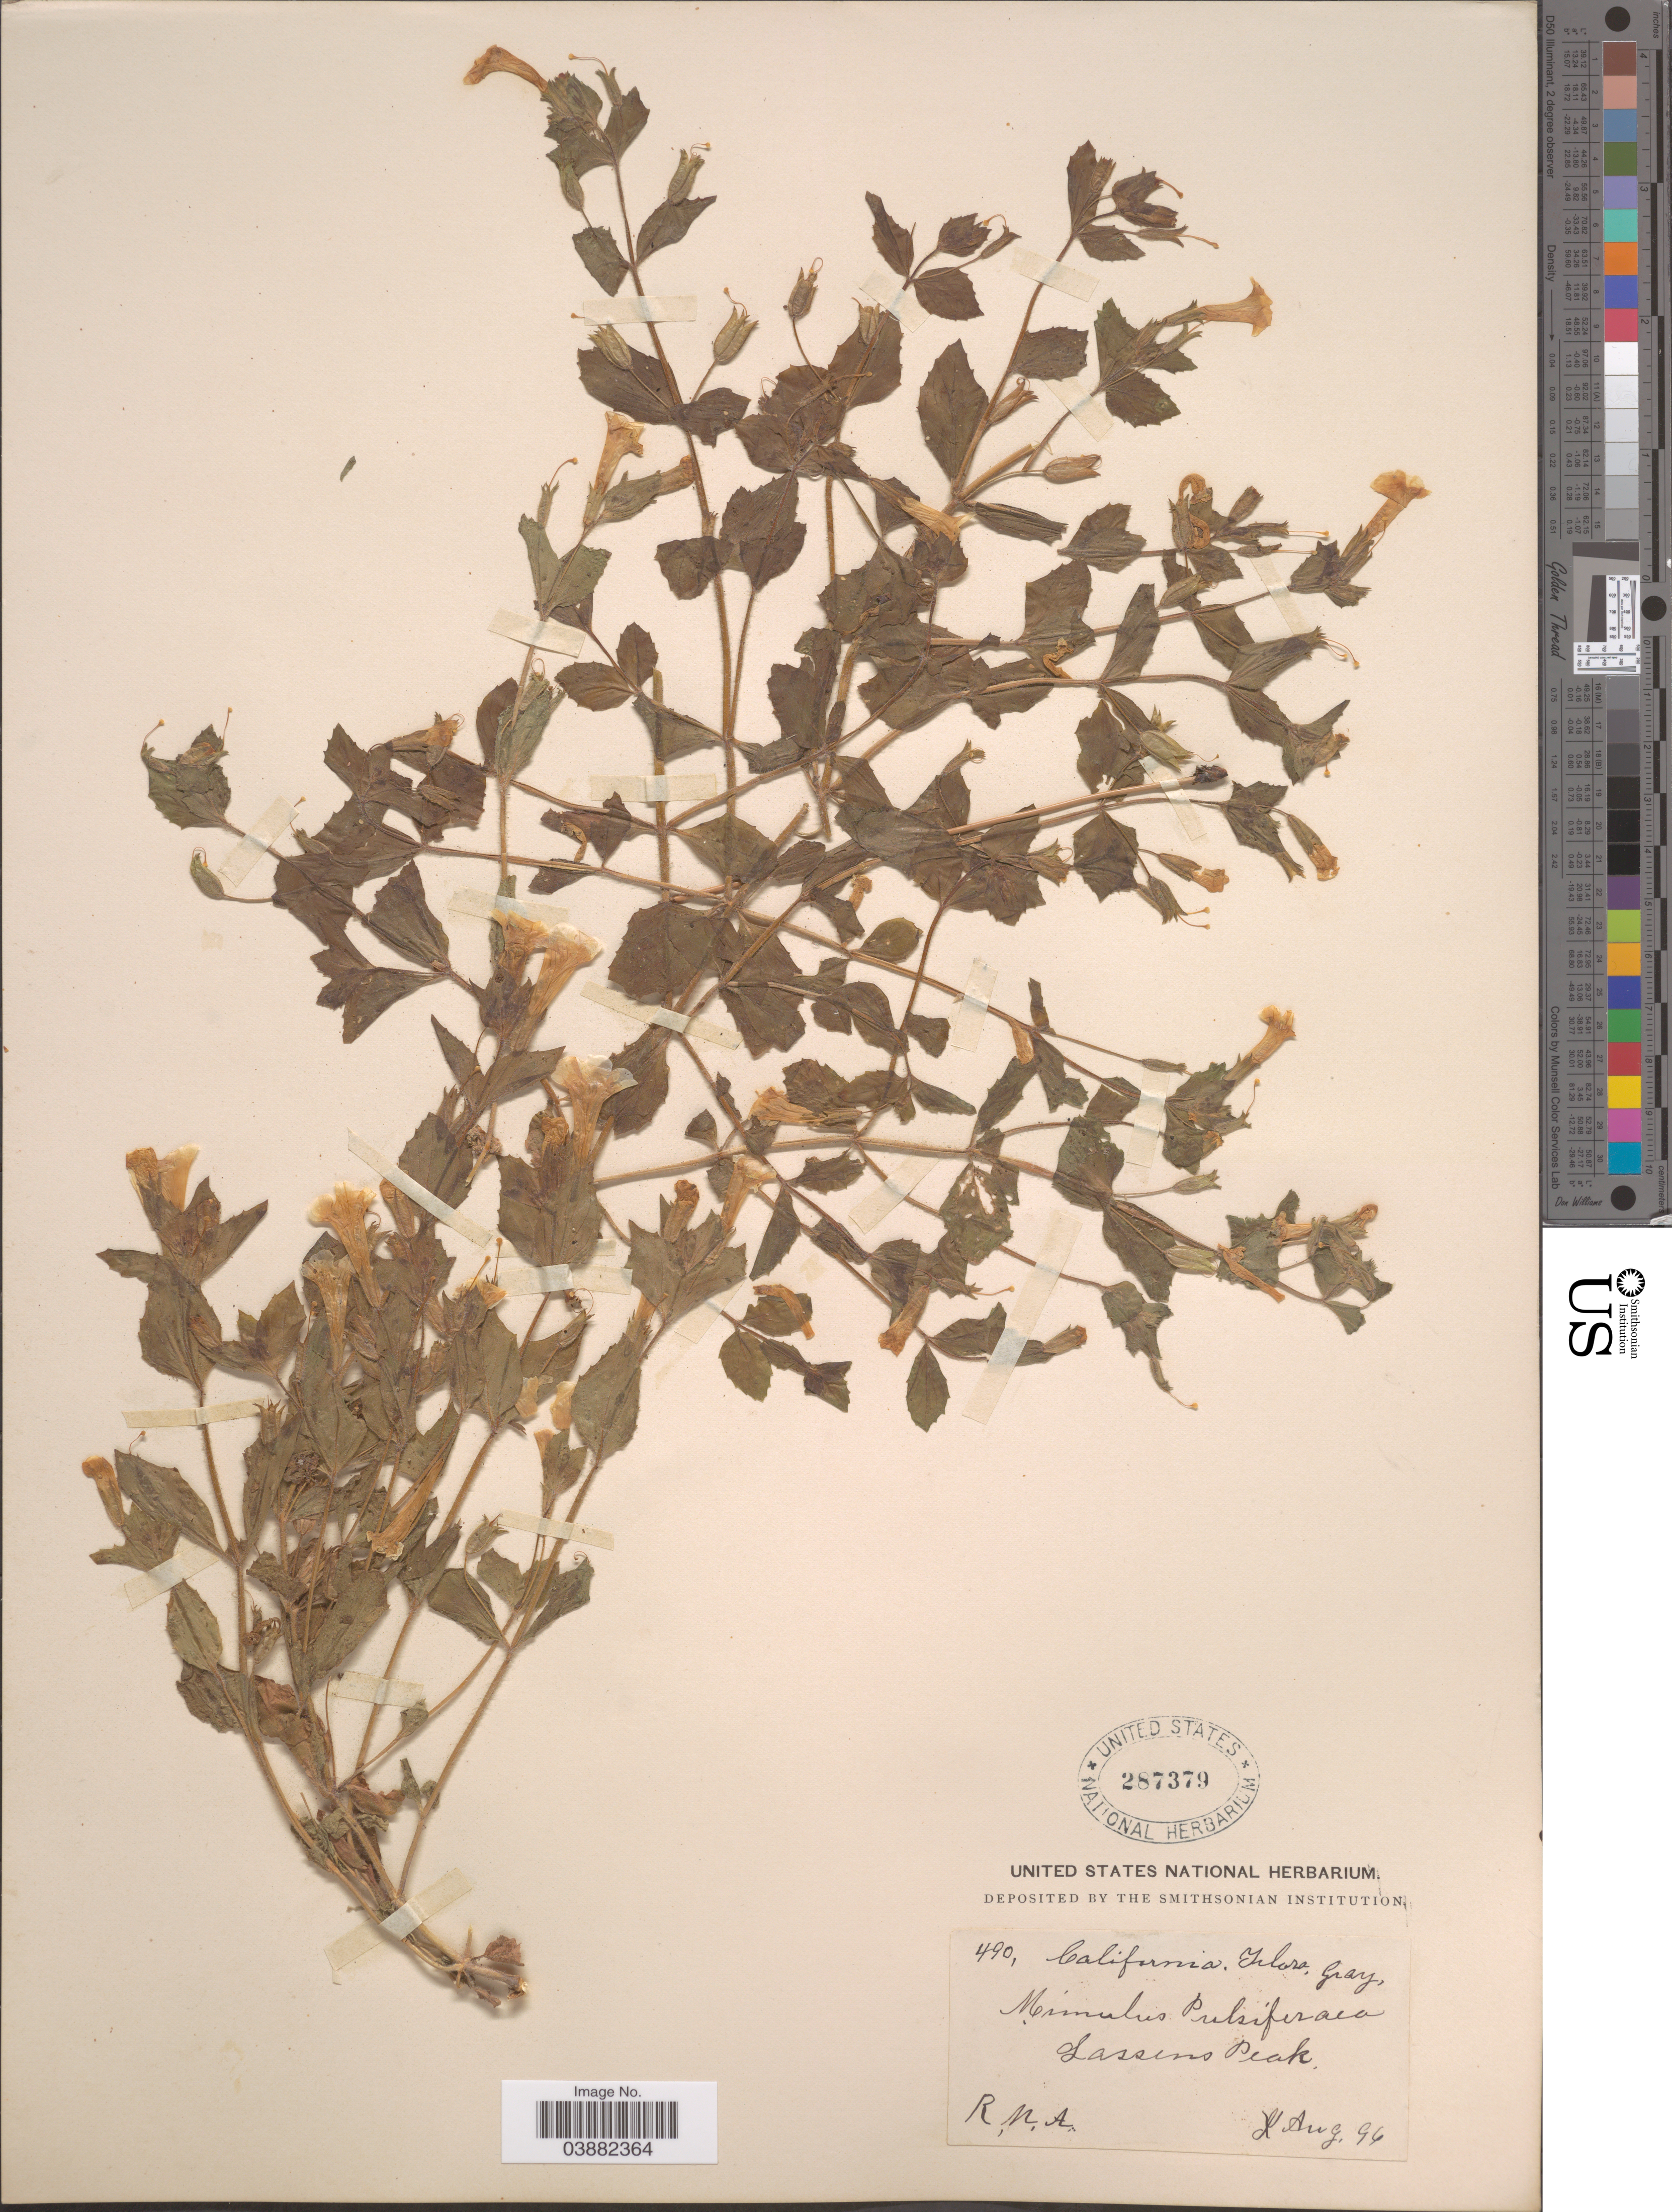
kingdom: Plantae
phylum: Tracheophyta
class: Magnoliopsida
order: Lamiales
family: Phrymaceae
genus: Mimulus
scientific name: Mimulus moschatus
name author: Douglas ex Lindl.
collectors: R. M. A.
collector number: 490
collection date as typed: Transcribed d/m/y: /8/96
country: United States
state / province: California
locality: Lassens Peak.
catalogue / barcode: US 287379